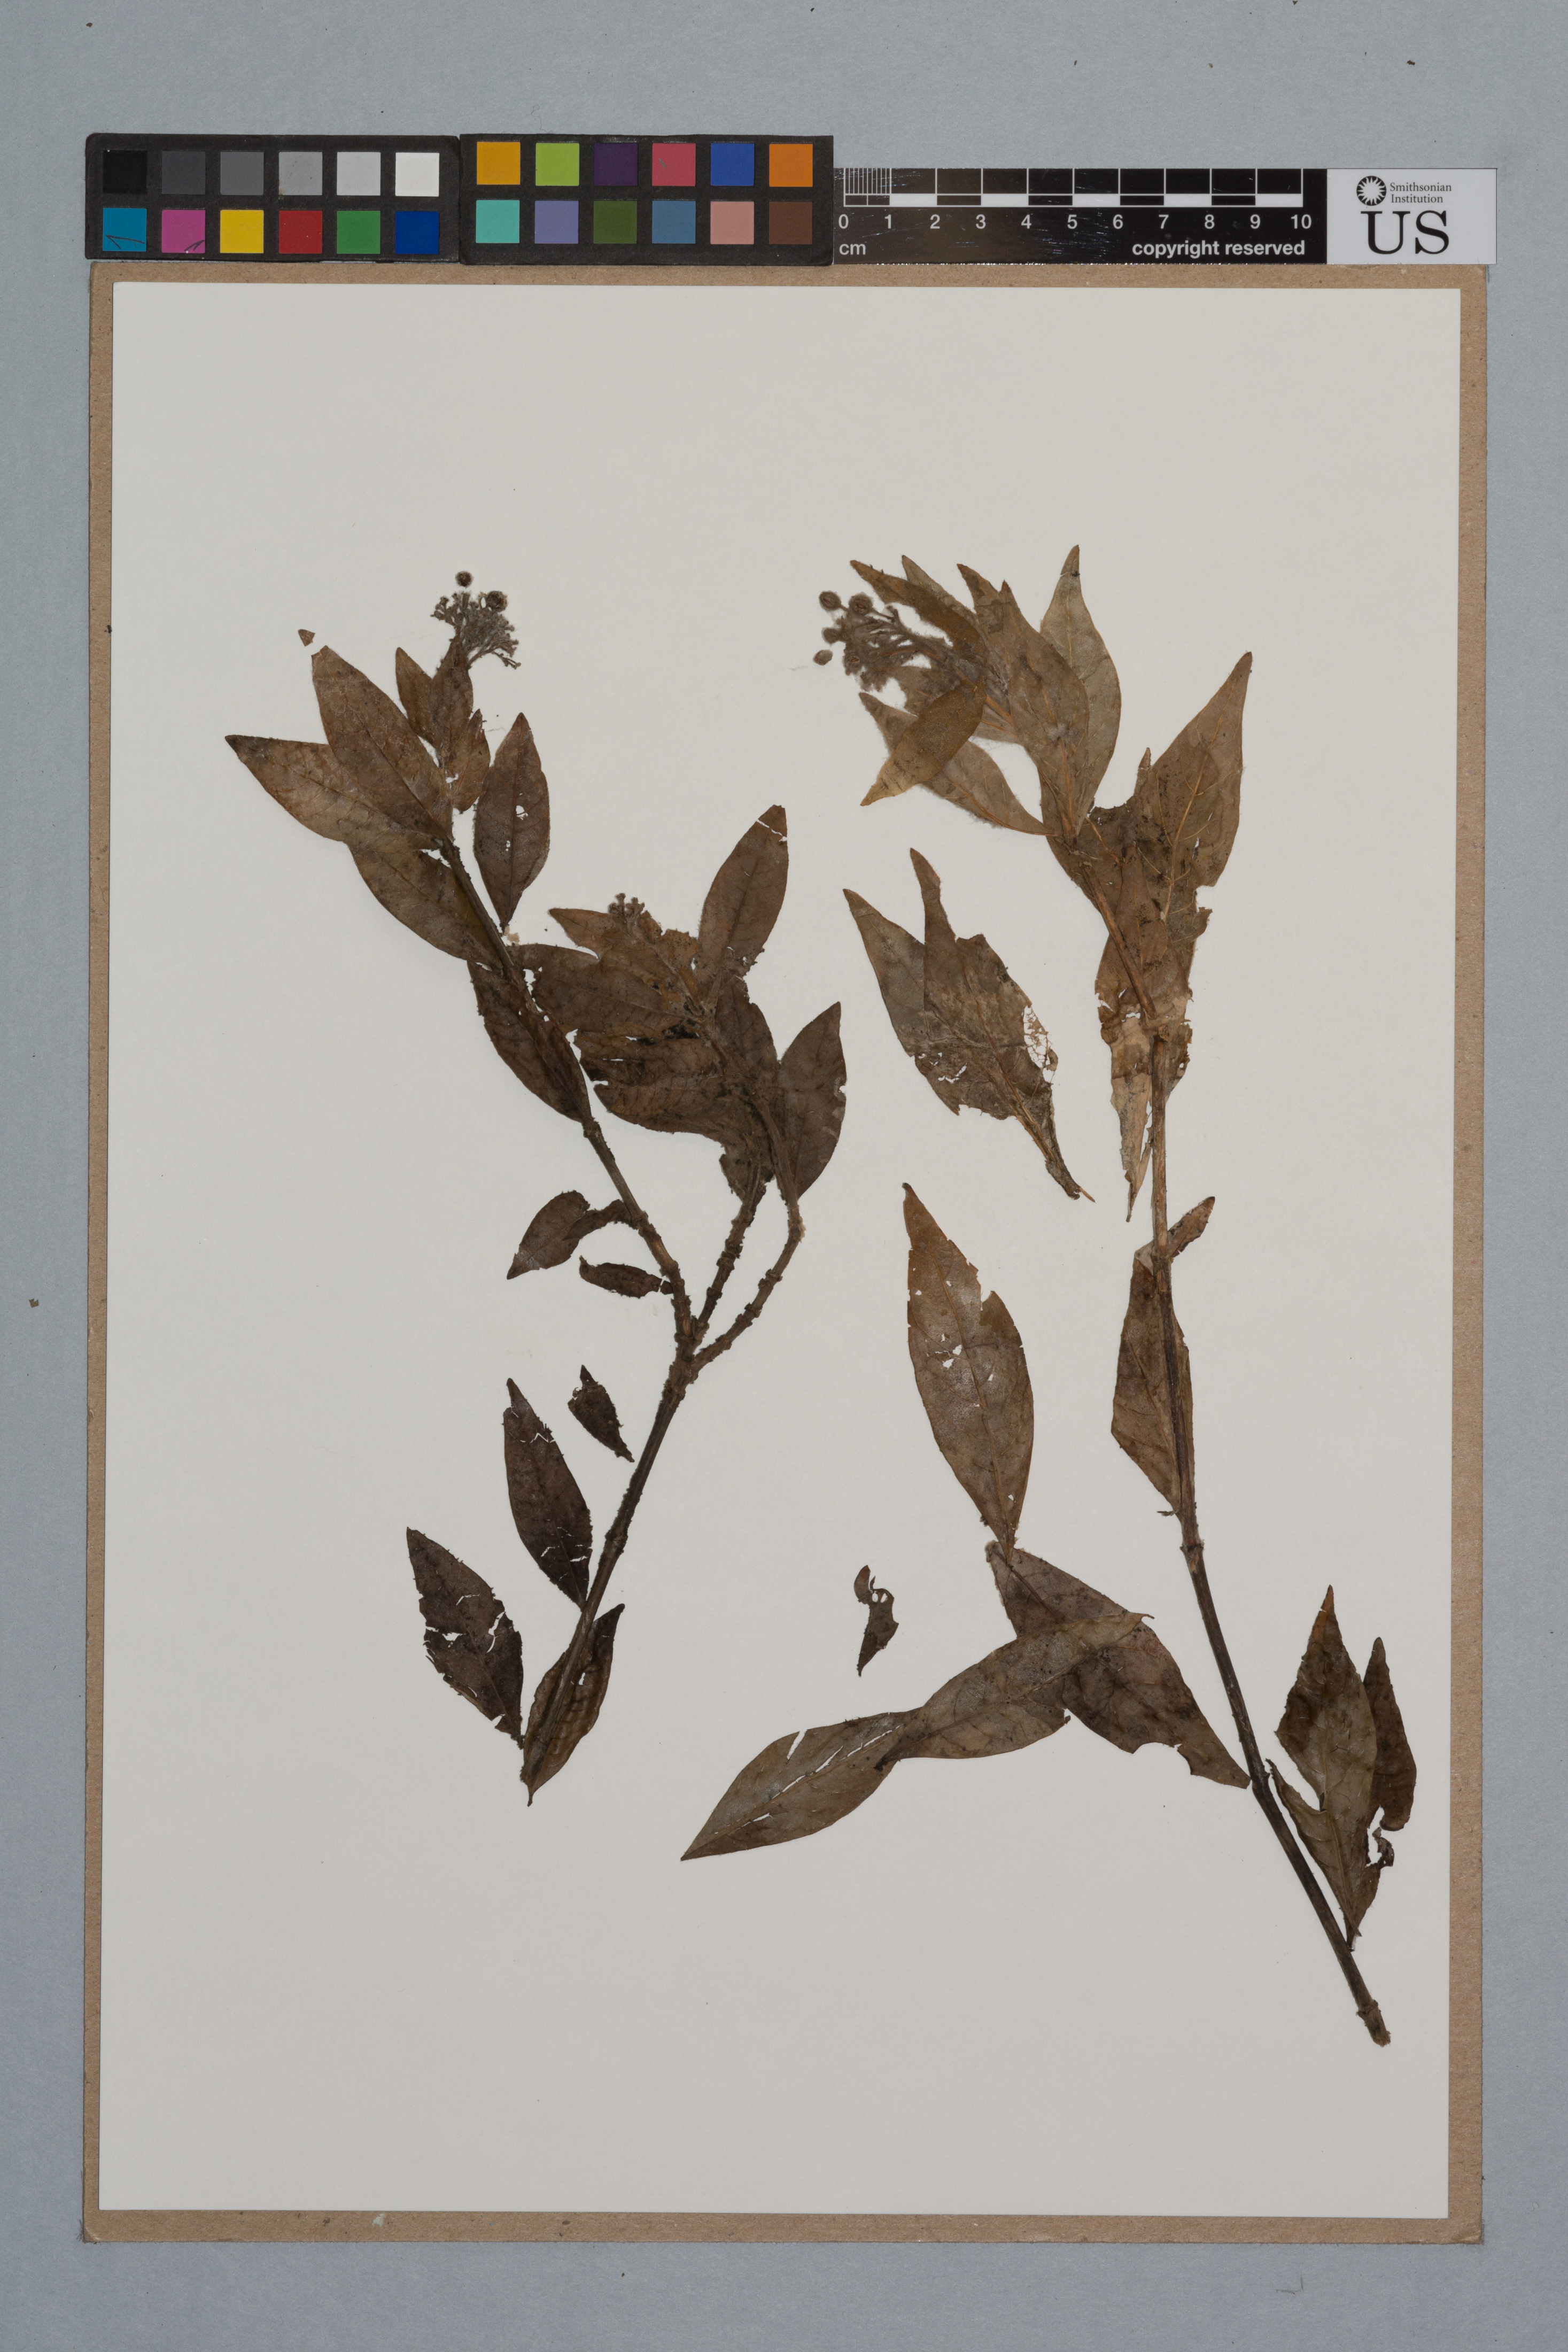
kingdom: Plantae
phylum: Tracheophyta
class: Magnoliopsida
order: Gentianales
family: Rubiaceae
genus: Palicourea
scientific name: Palicourea riparia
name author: Benth.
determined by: Taylor, Charlotte M.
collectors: J. J. Pipoly & G. Gharbarran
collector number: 9518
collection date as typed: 21 December 1986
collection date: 1986-12-21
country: Guyana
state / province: E. Berbice-Corentyne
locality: Cow savanna, along S bank of Canje River, W of Digitima Creek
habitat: Savanna dominant Cyrilla racemiflora over brn-red sands. Rapatea dominant in swamp & gallery forest along river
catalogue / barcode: US 3265578